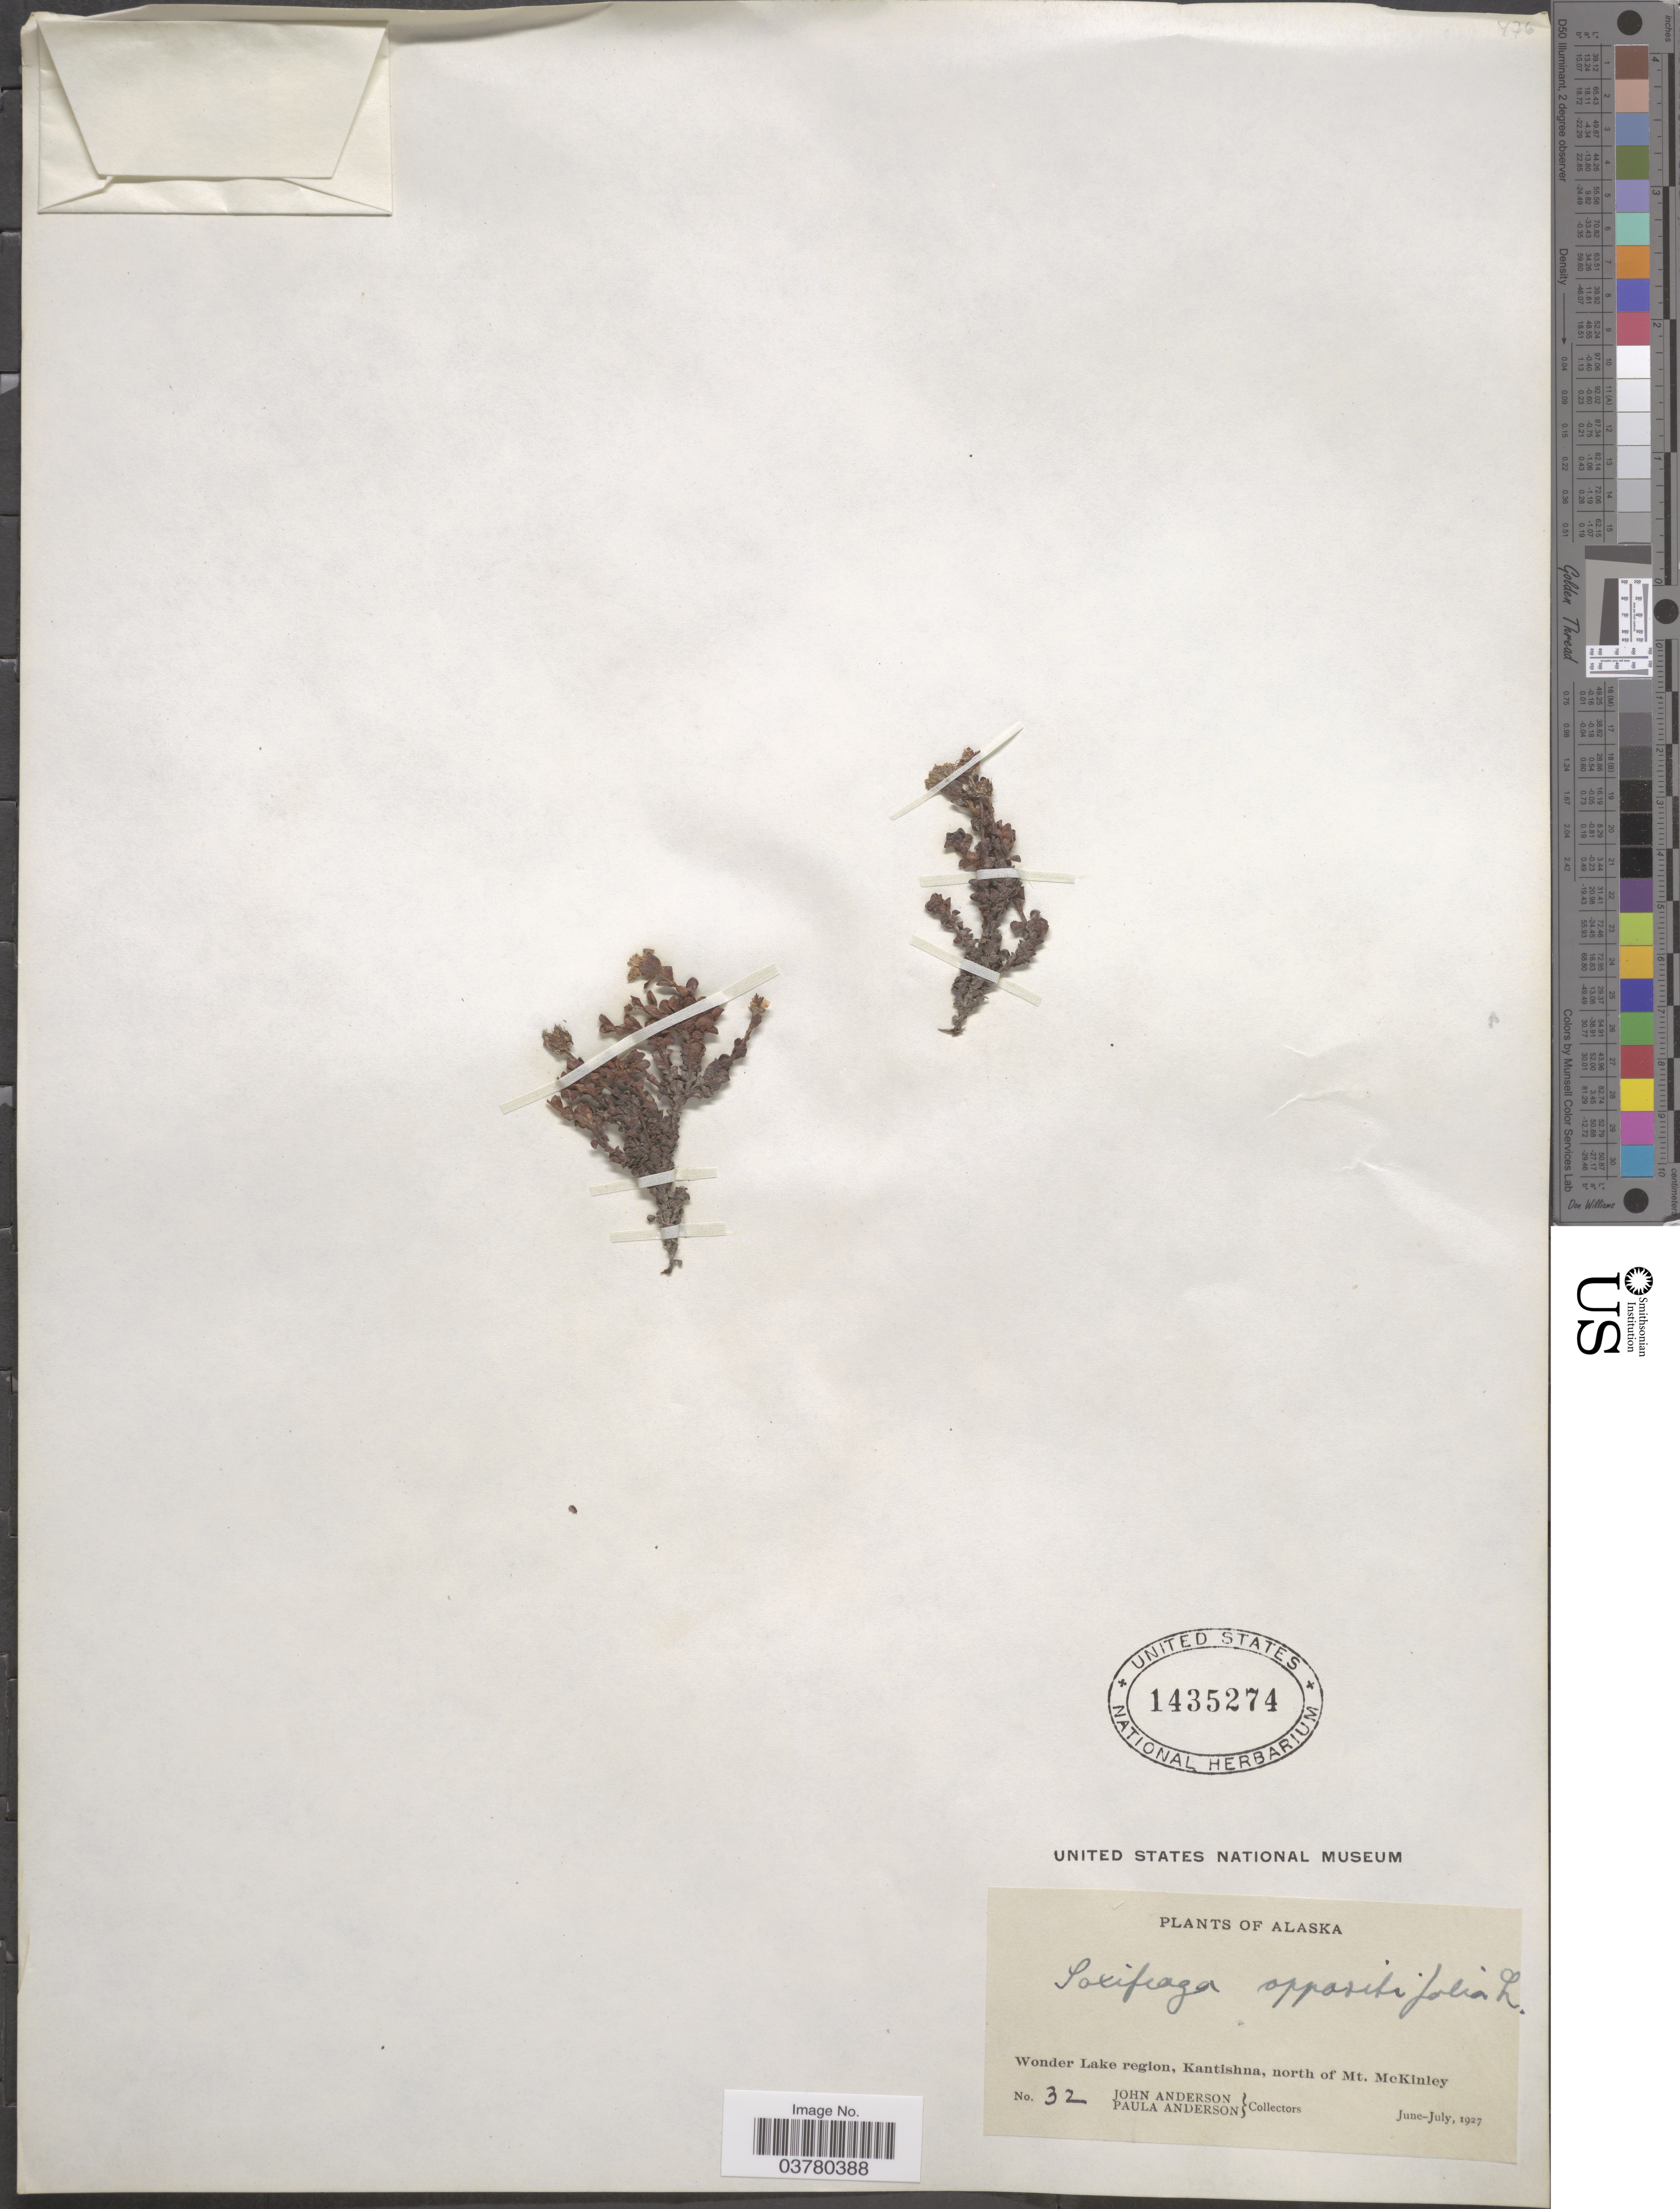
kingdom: Plantae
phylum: Tracheophyta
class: Magnoliopsida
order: Saxifragales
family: Saxifragaceae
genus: Saxifraga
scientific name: Saxifraga oppositifolia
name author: L.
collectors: J. Anderson & P. Anderson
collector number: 32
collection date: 1927-06/1927-07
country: United States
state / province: Alaska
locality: Wonder Lake region, Kantishna, north of Mt. McKinley.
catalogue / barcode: US 1435274